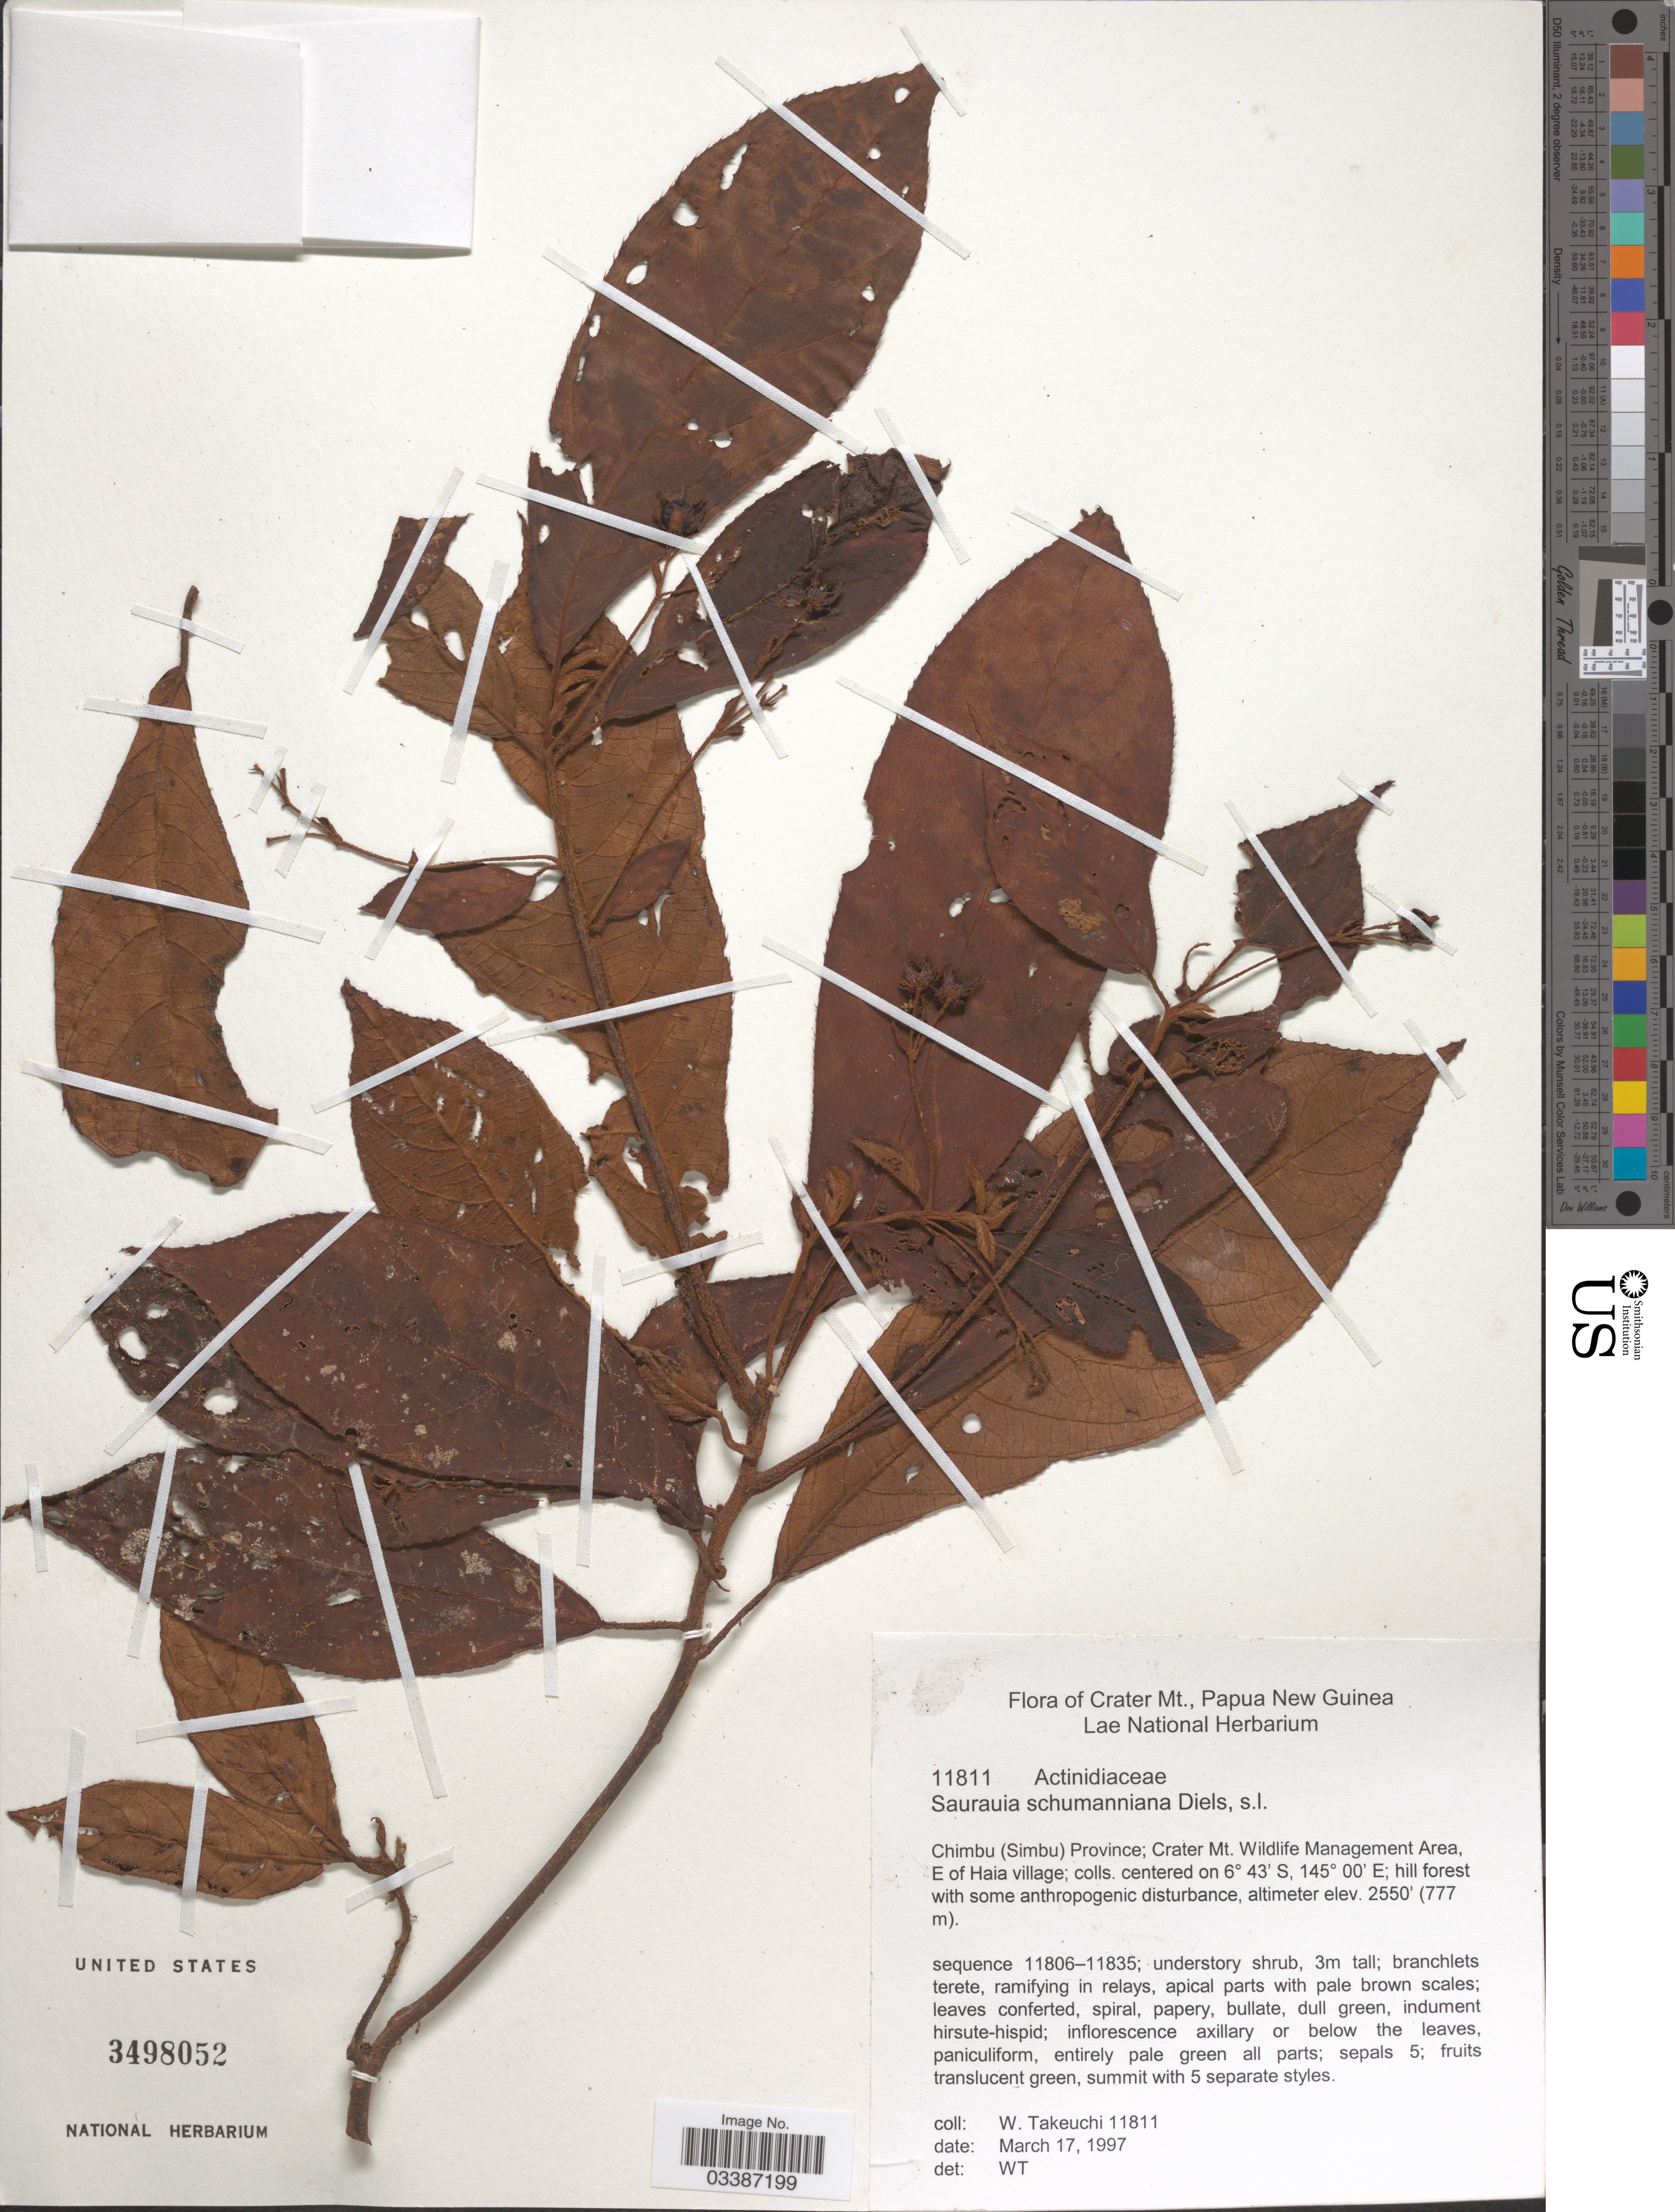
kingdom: Plantae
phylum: Tracheophyta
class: Magnoliopsida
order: Ericales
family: Actinidiaceae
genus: Saurauia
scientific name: Saurauia schumanniana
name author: Diels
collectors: W. Takeuchi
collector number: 11811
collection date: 1997-03-17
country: Papua New Guinea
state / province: Chimbu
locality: Crater Mt. Chimbu (Shimbu) Province; Crater Mt. Wildlife Management Area; E of Haia village.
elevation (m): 777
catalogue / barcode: US 3498052